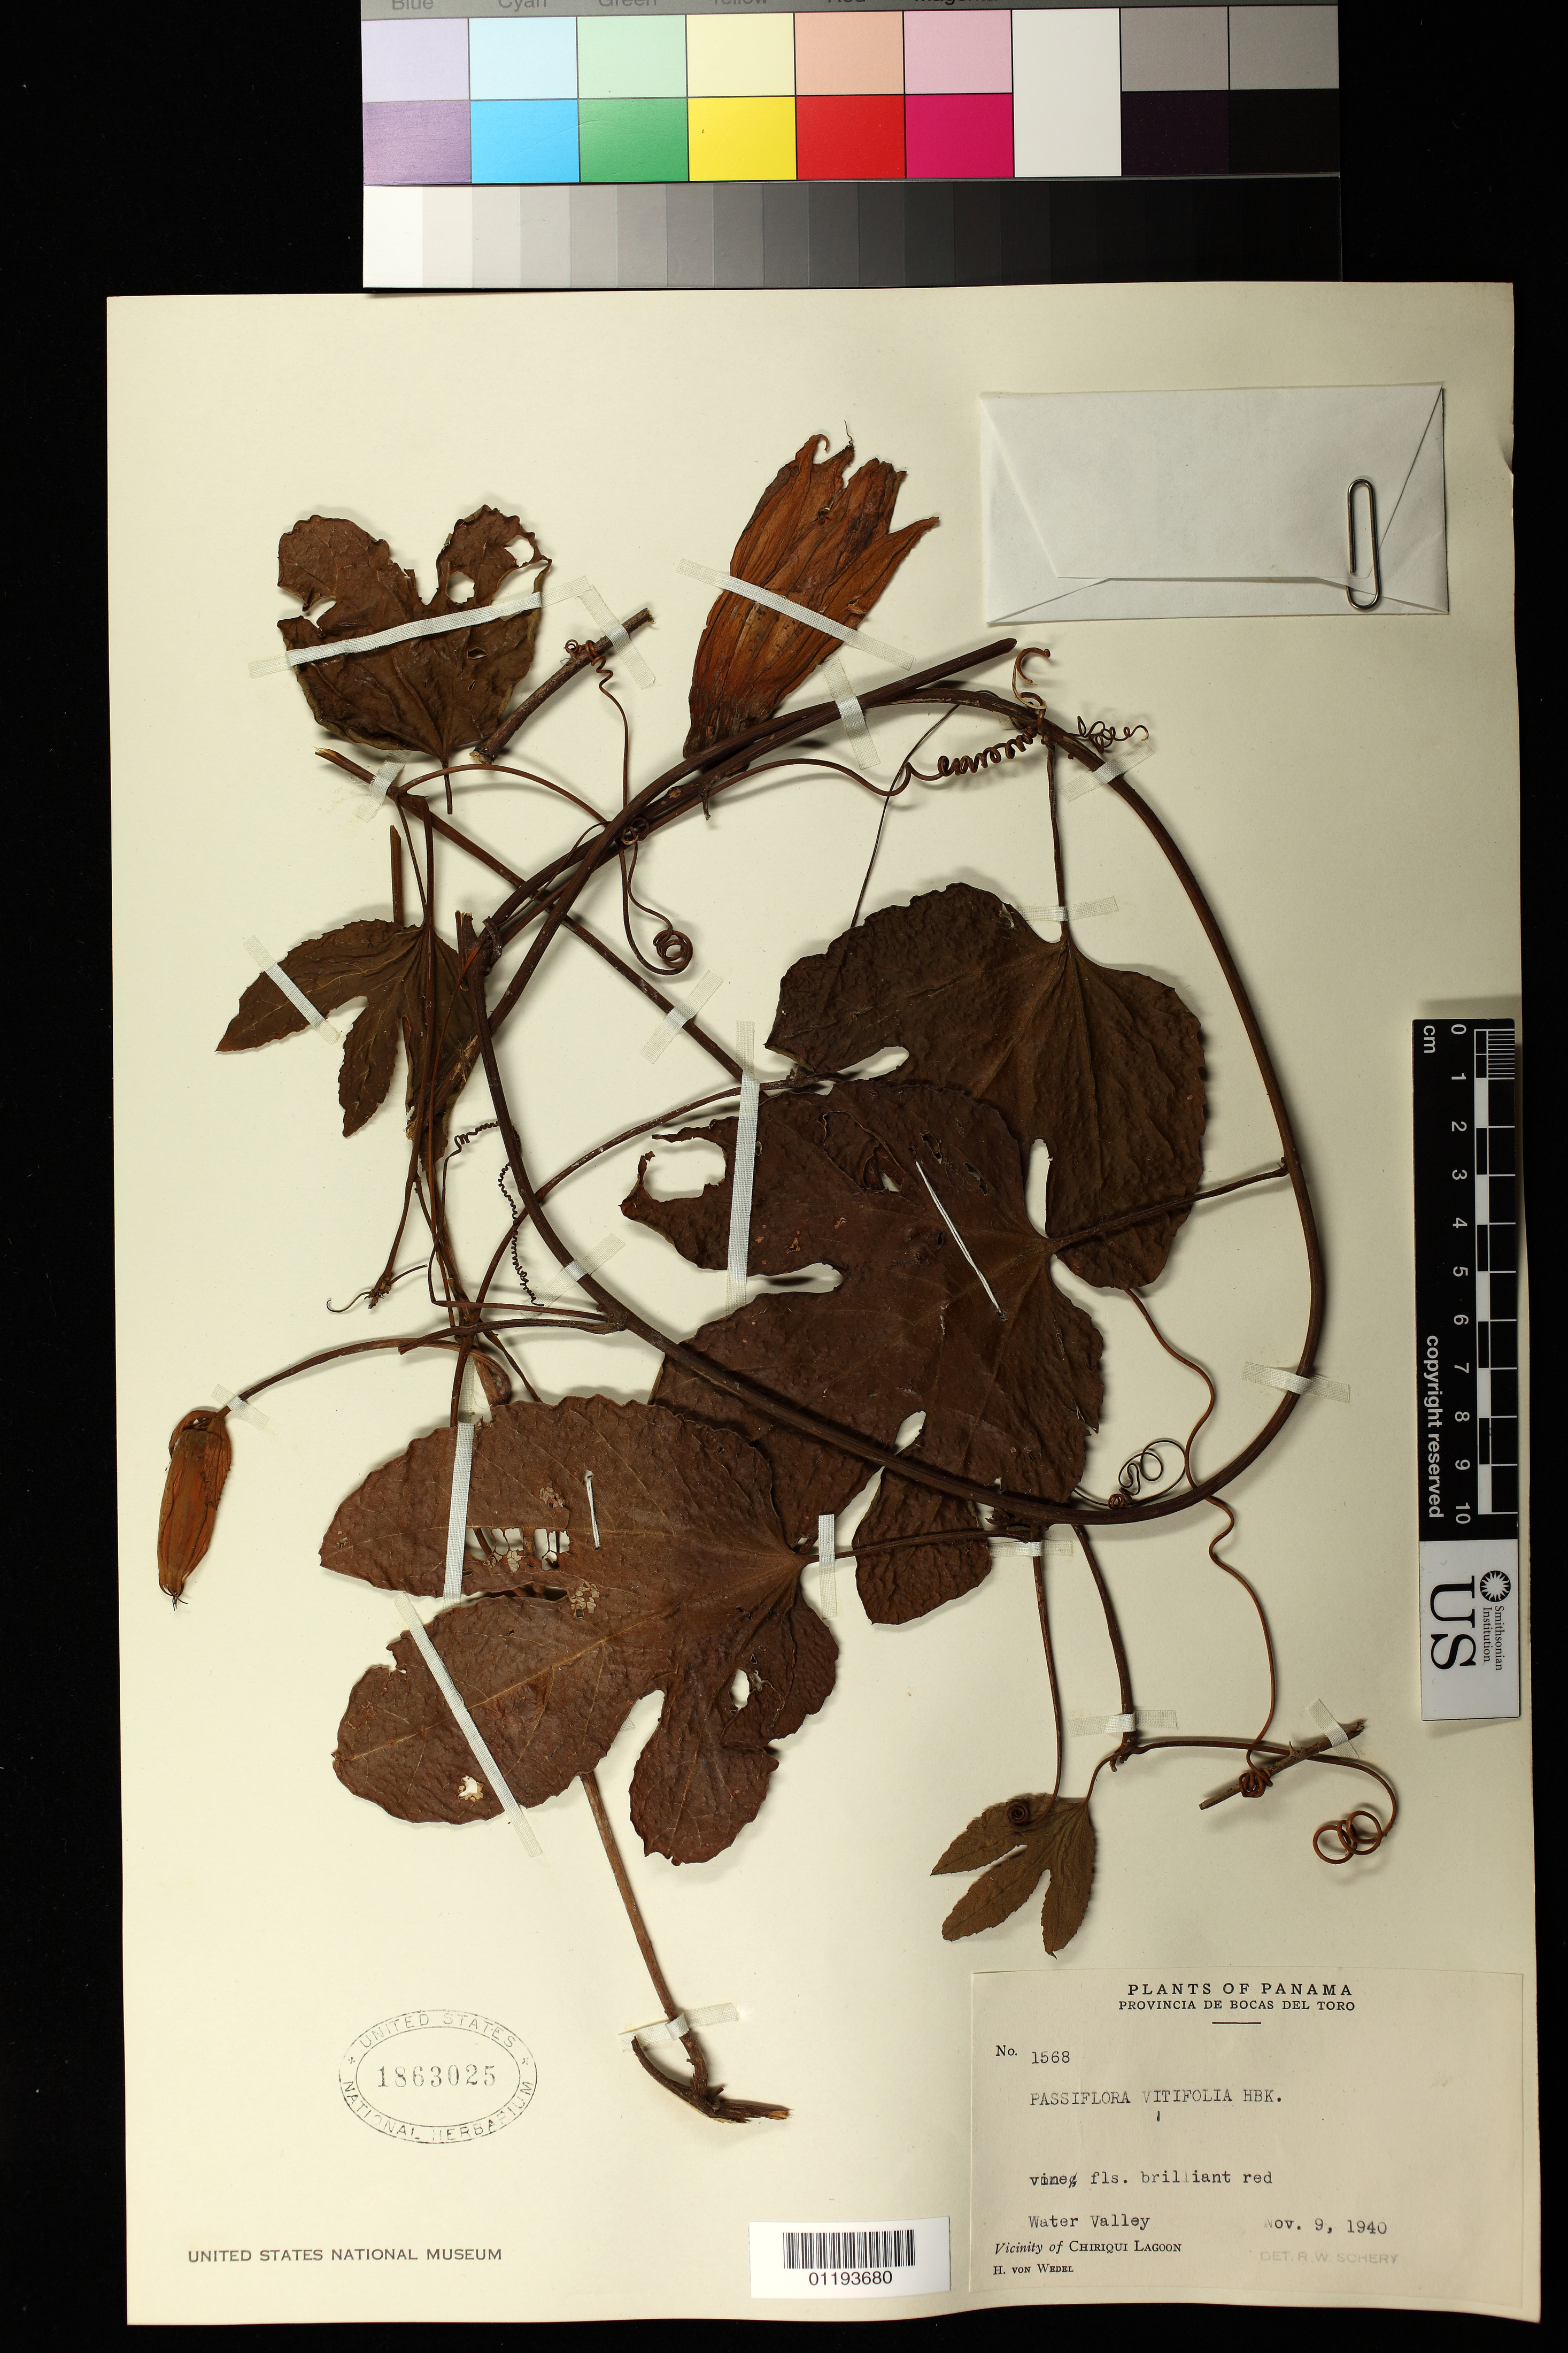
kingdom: Plantae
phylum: Tracheophyta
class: Magnoliopsida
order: Malpighiales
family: Passifloraceae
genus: Passiflora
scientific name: Passiflora vitifolia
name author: Kunth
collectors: H. von Wedel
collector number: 1568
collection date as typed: Nov 9 1940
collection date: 1940-11-09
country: Panama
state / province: Bocas del Toro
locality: Water Valley, vicinity of Chiriqui Lagoon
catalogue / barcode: US 1863025